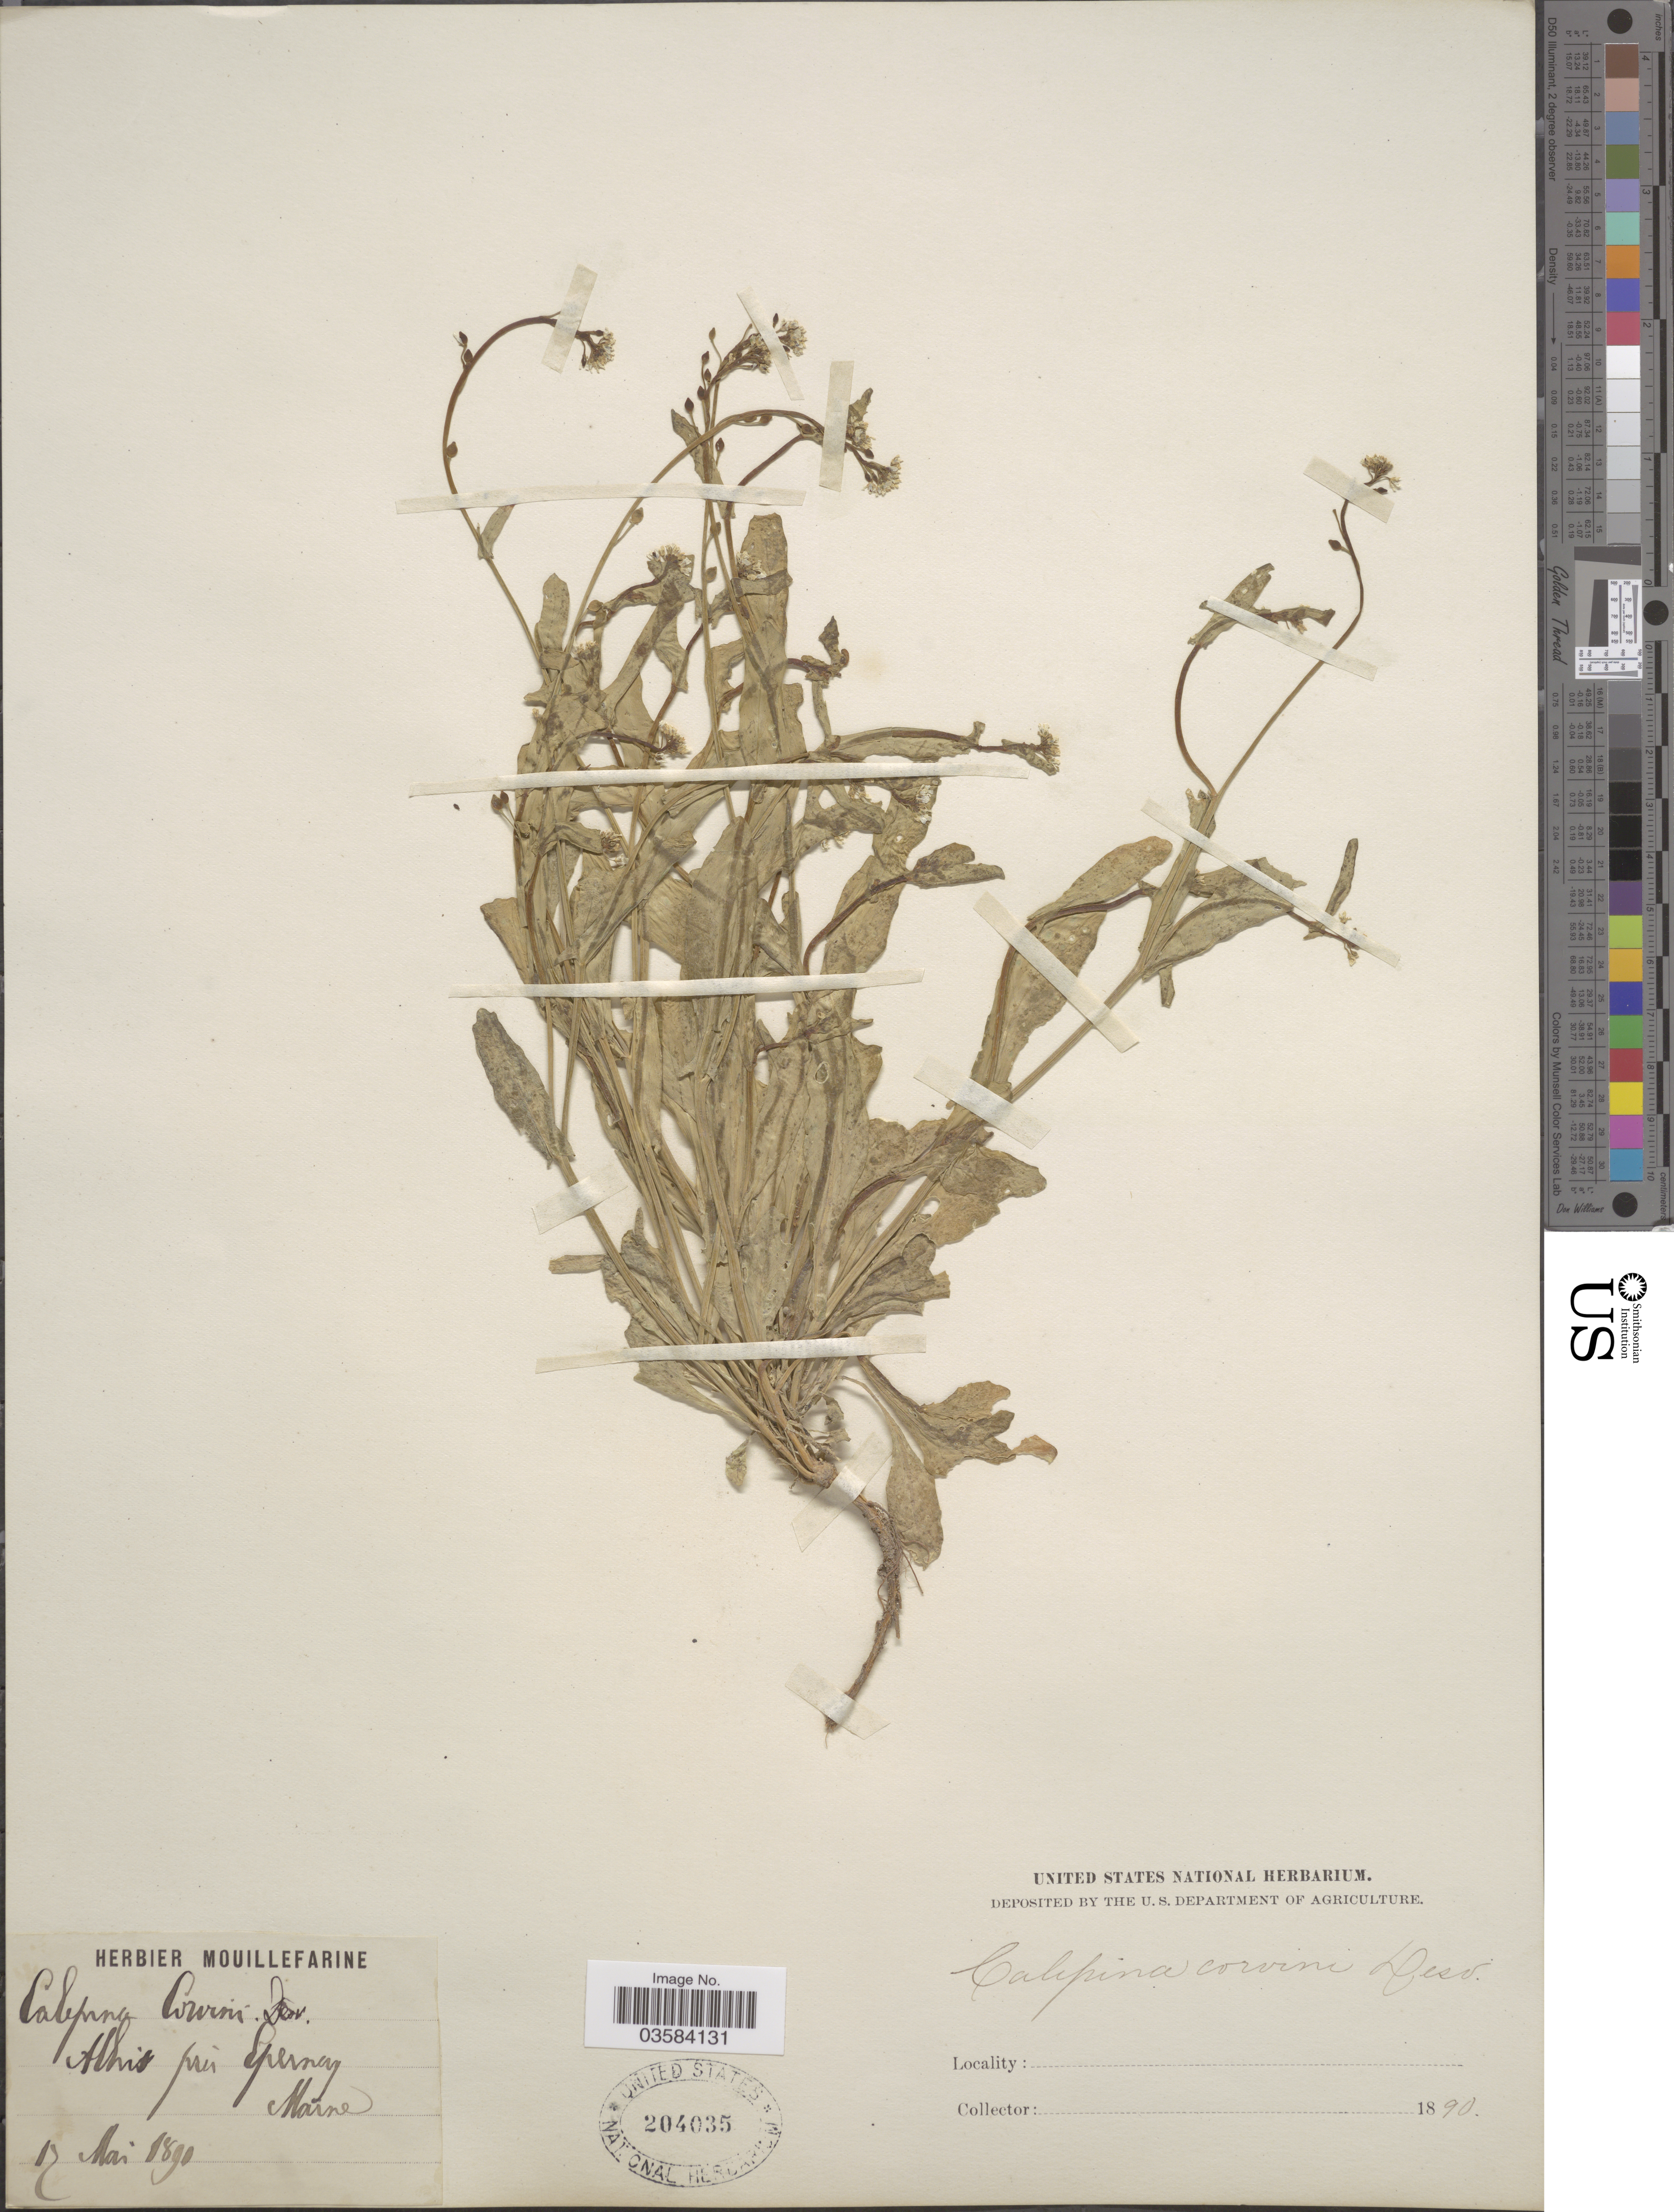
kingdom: Plantae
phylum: Tracheophyta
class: Magnoliopsida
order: Brassicales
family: Brassicaceae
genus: Calepina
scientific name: Calepina corvini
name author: (All.) Desv.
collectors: ex herb. Mouillefarine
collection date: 1890-05-12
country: France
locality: Athis prés Epernay Marne.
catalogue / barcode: US 204035